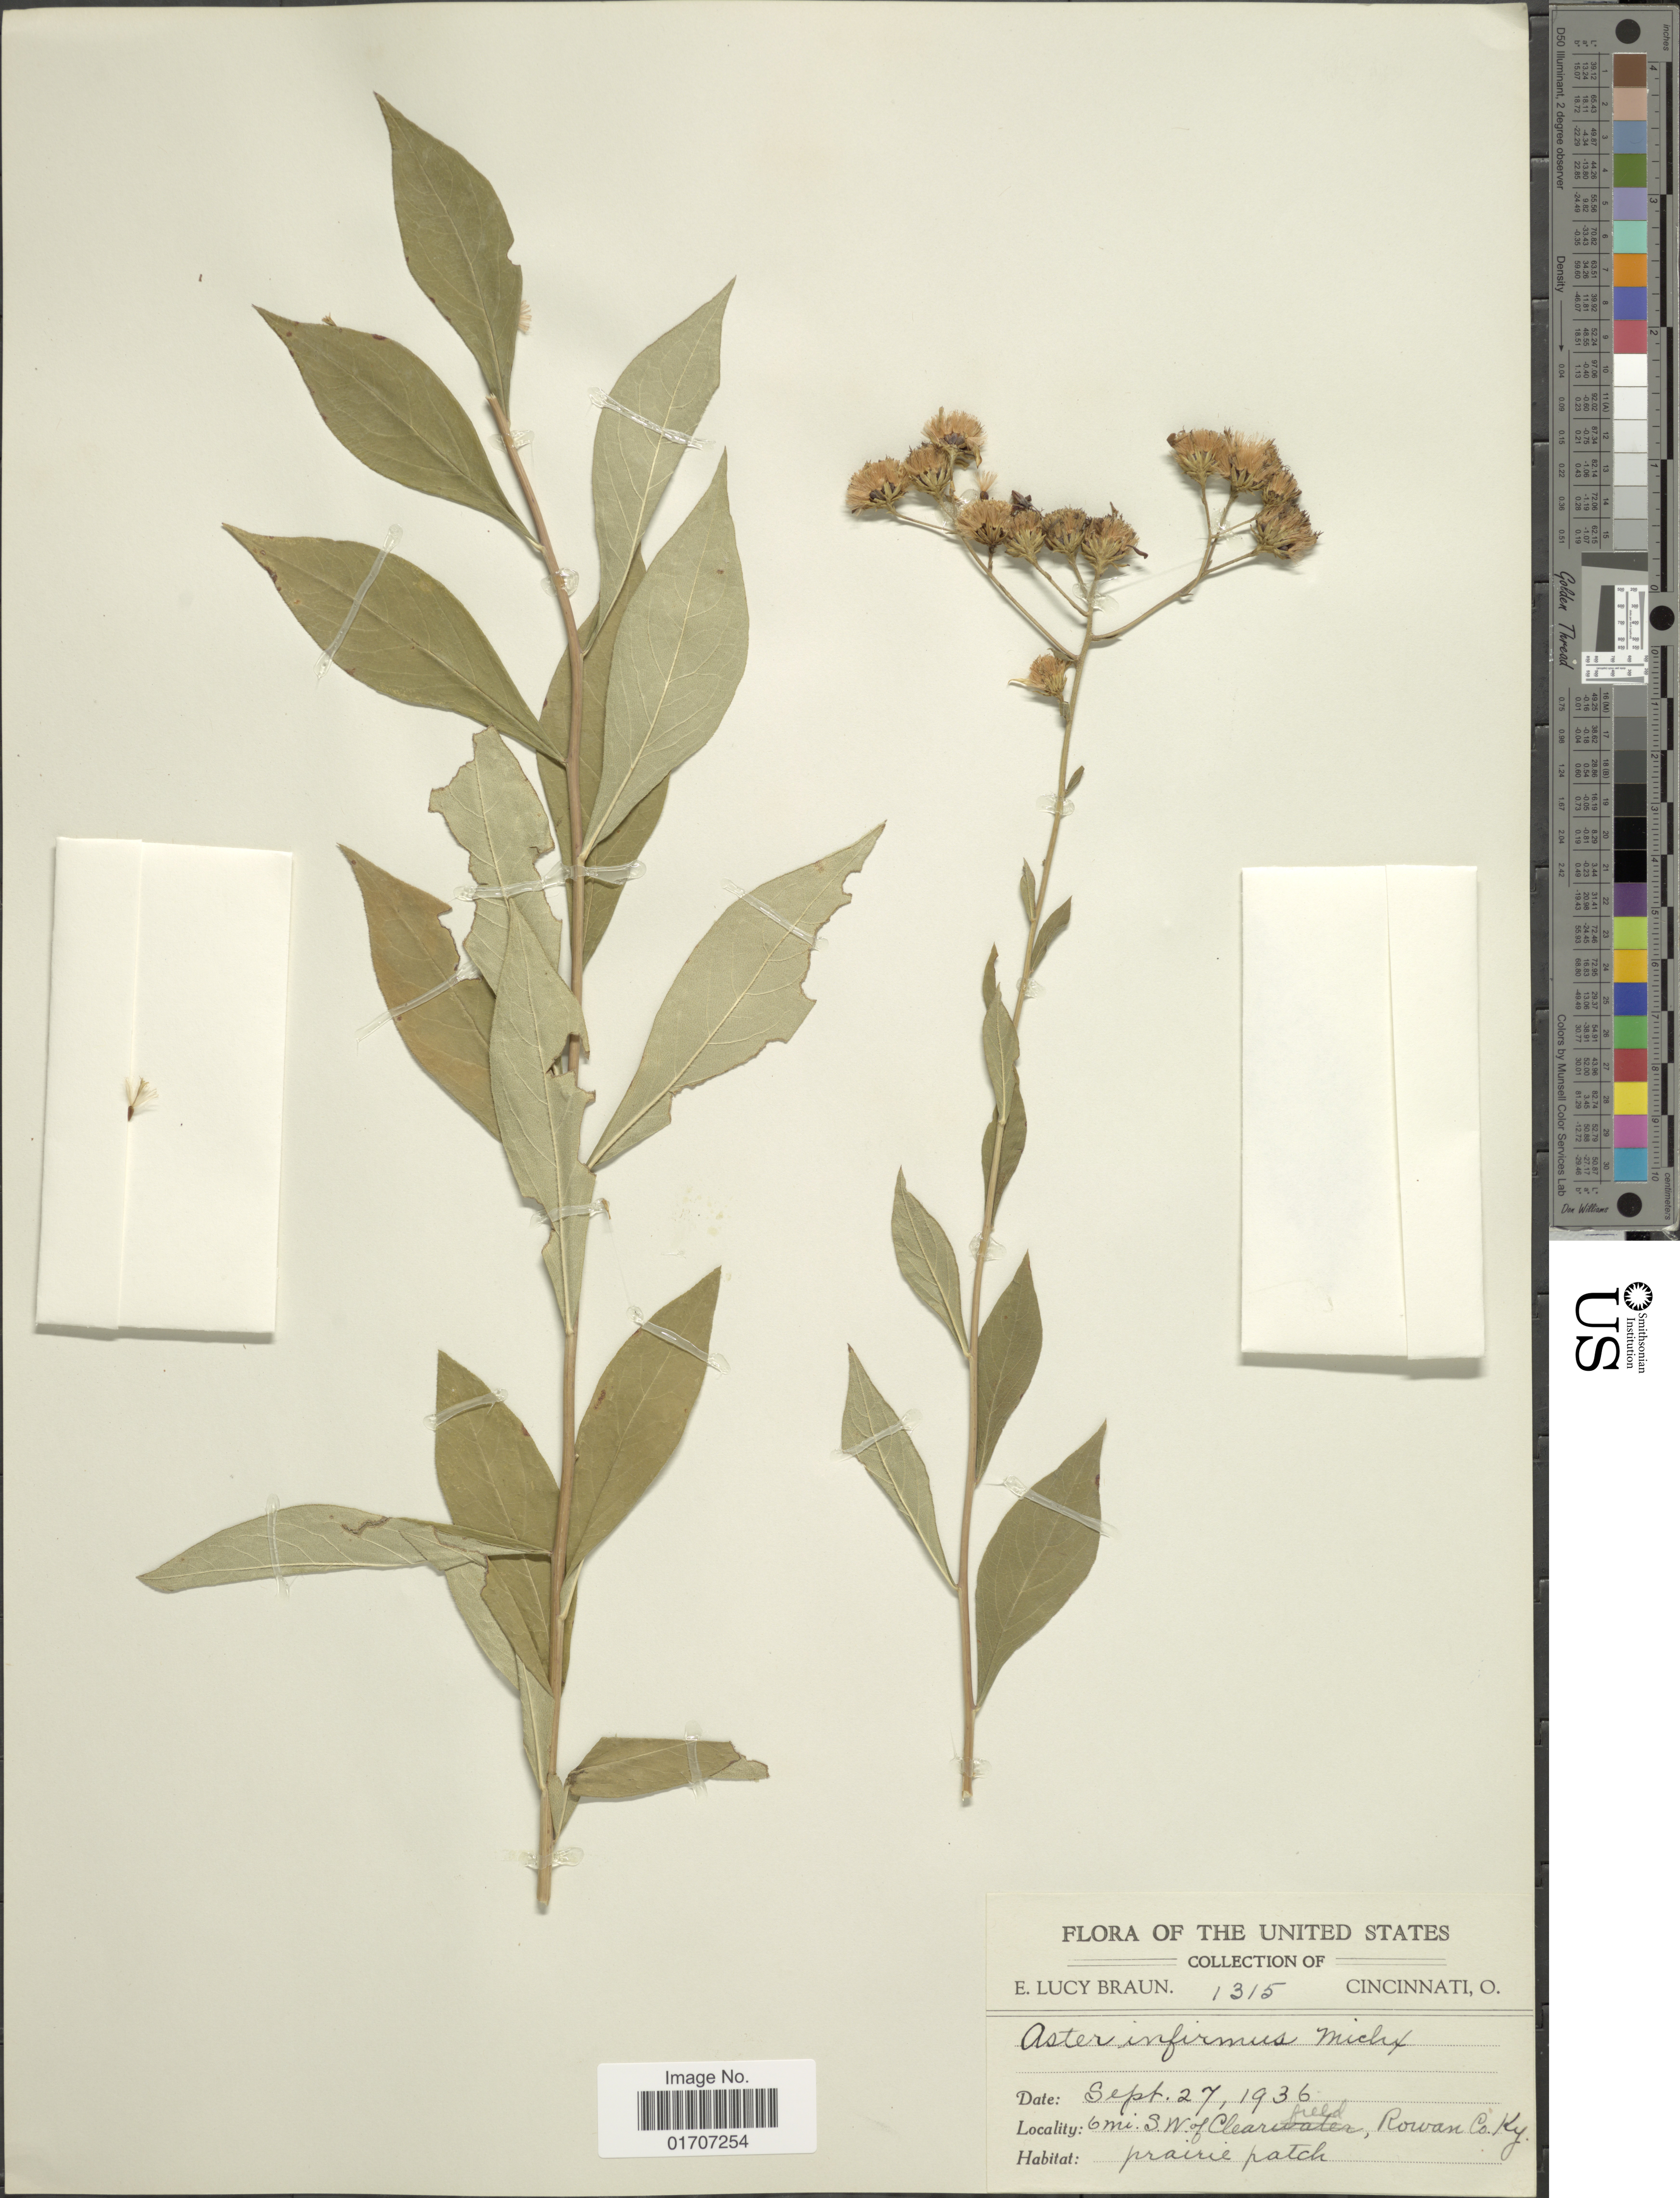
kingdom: Plantae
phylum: Tracheophyta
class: Magnoliopsida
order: Asterales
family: Asteraceae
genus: Doellingeria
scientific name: Doellingeria infirma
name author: (Michx.) Greene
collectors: E. L. Braun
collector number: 1315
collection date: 1936-09-27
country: United States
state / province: Kentucky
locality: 6 mi. SW of Clearfield, Rowan Co. Ky.